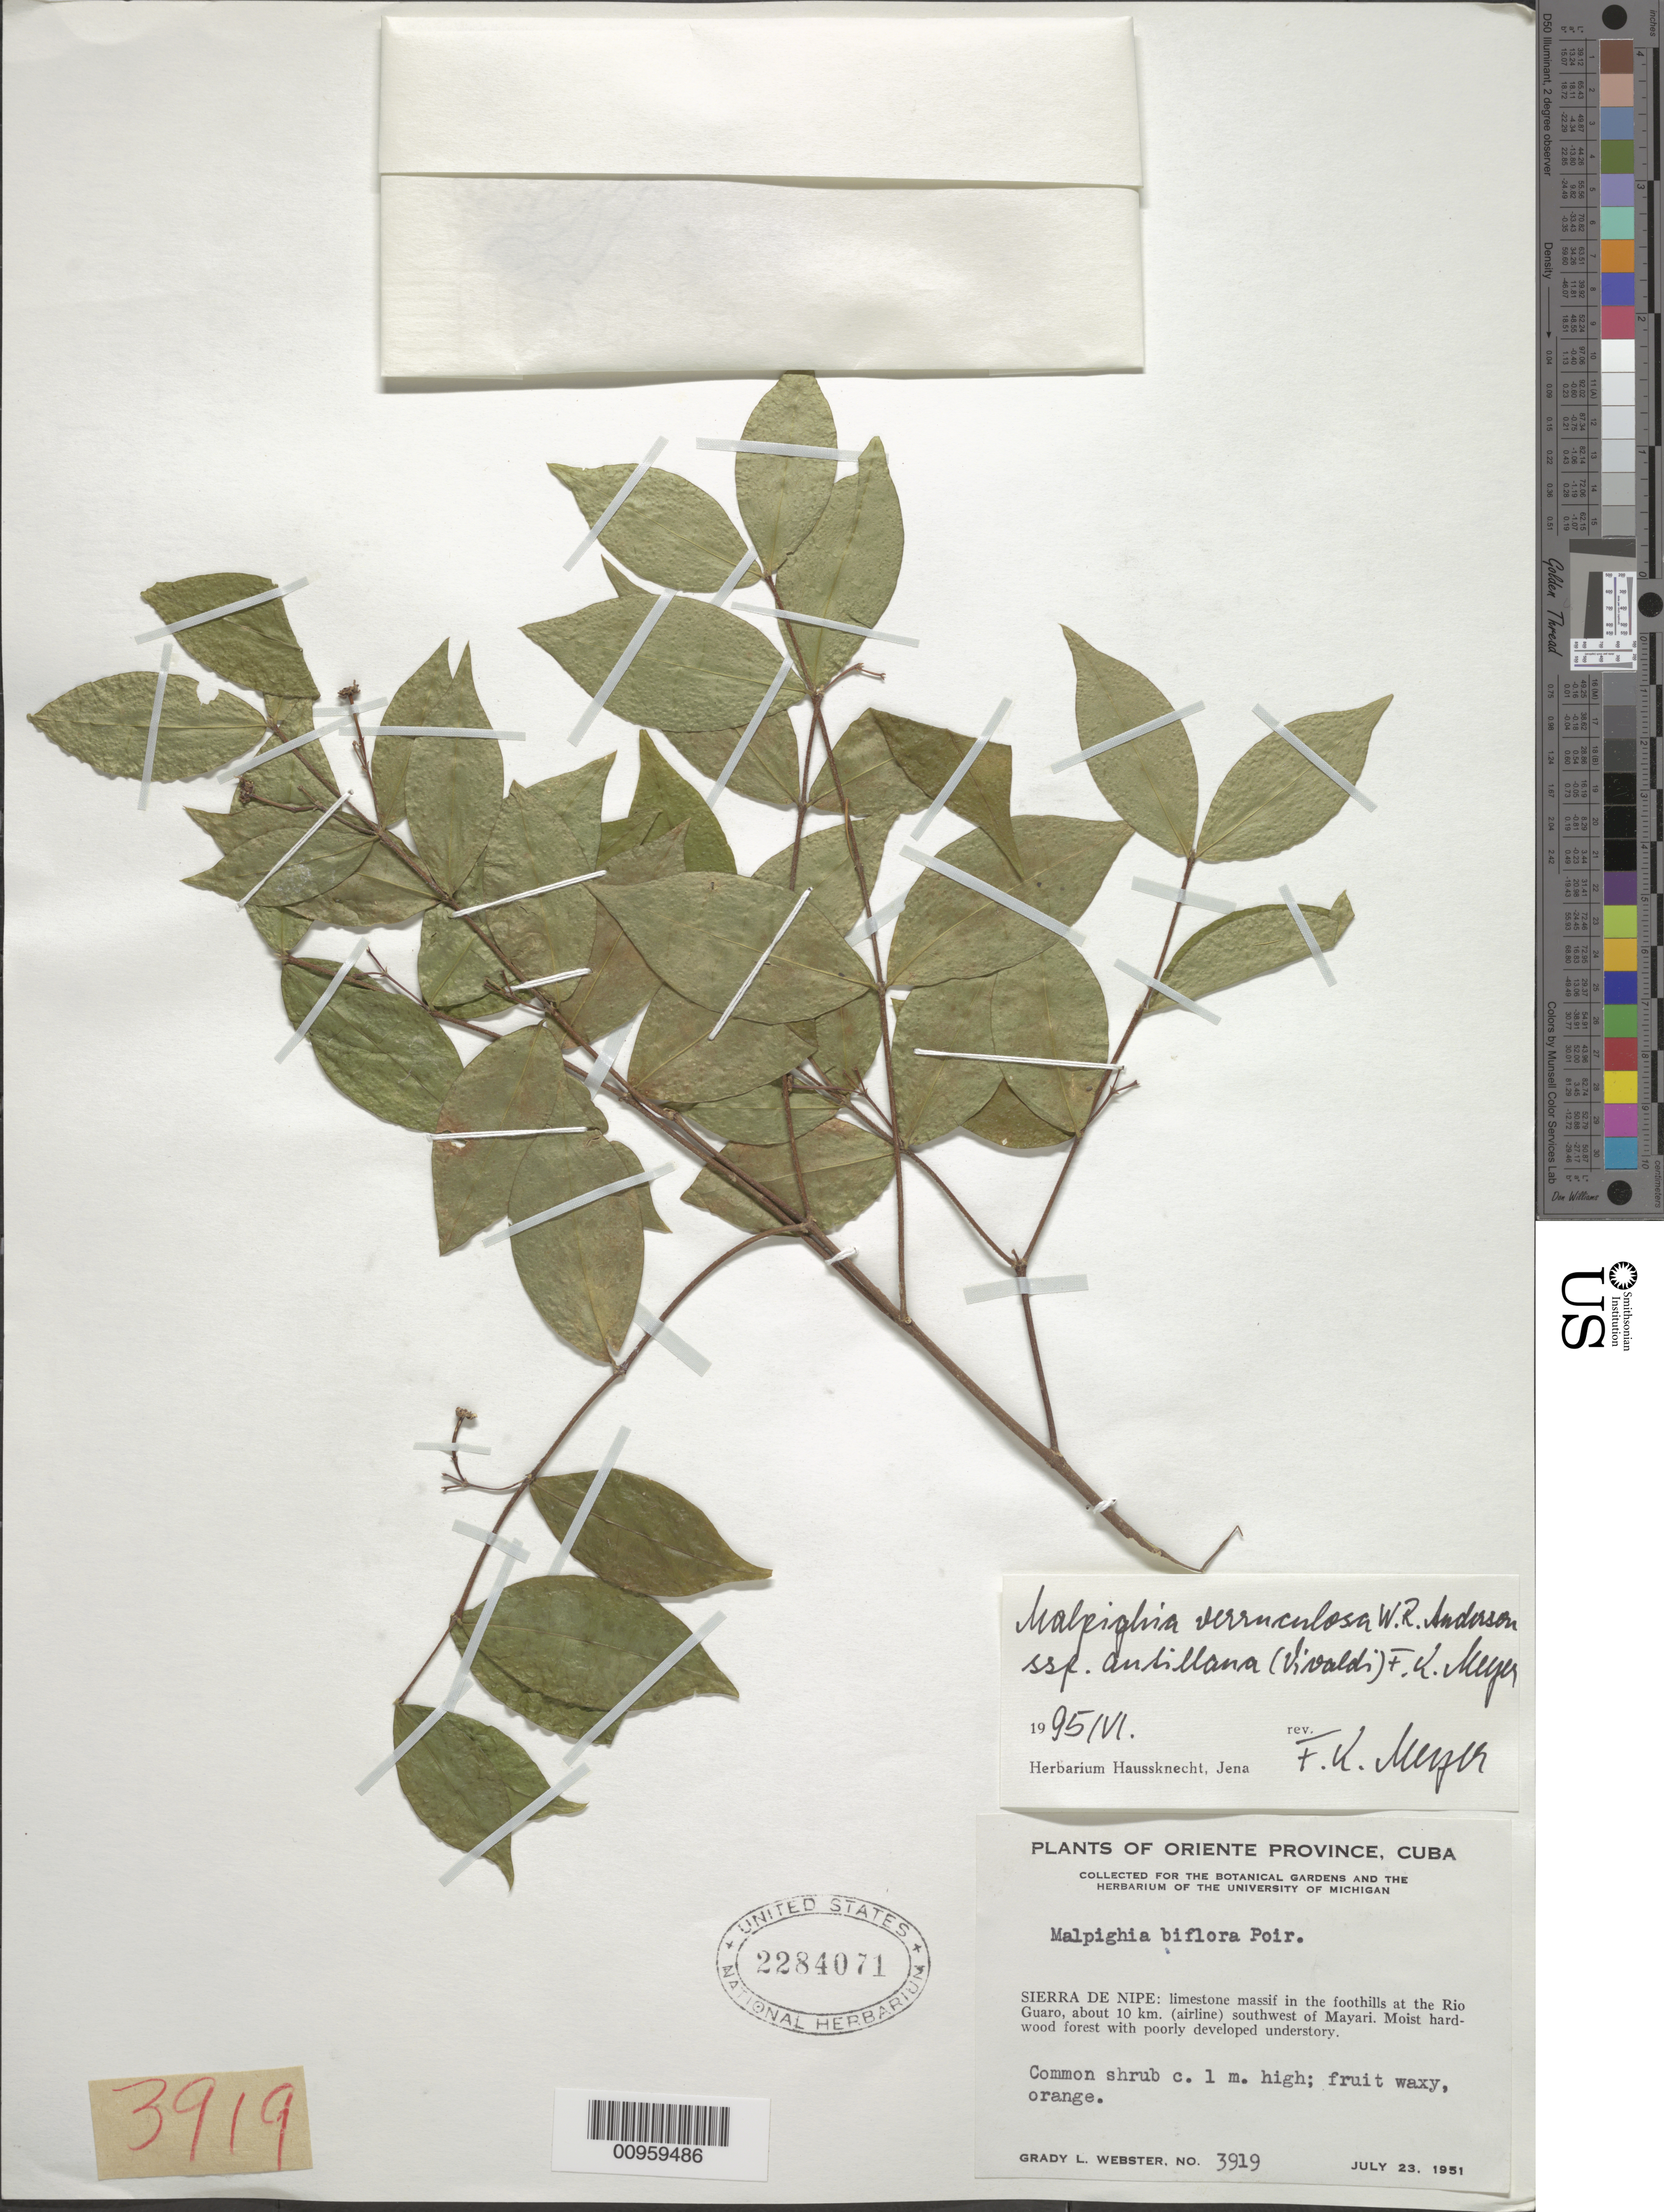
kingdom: Plantae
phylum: Tracheophyta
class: Magnoliopsida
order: Malpighiales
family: Malpighiaceae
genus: Malpighia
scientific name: Malpighia verruculosa subsp. antillana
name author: (Vivaldi) F.K. Mey.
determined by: Meyer, F. K.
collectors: G. L. Webster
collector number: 3919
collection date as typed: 23 Jul 1951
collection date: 1951-07-23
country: Cuba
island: Cuba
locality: Sierra de Nipe, in the foothills at the Rio Guaro, about 10 km (airline) SW of Mayari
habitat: Moist hardwood forest with poorly developed understory in limestone massif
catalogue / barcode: US 2284071